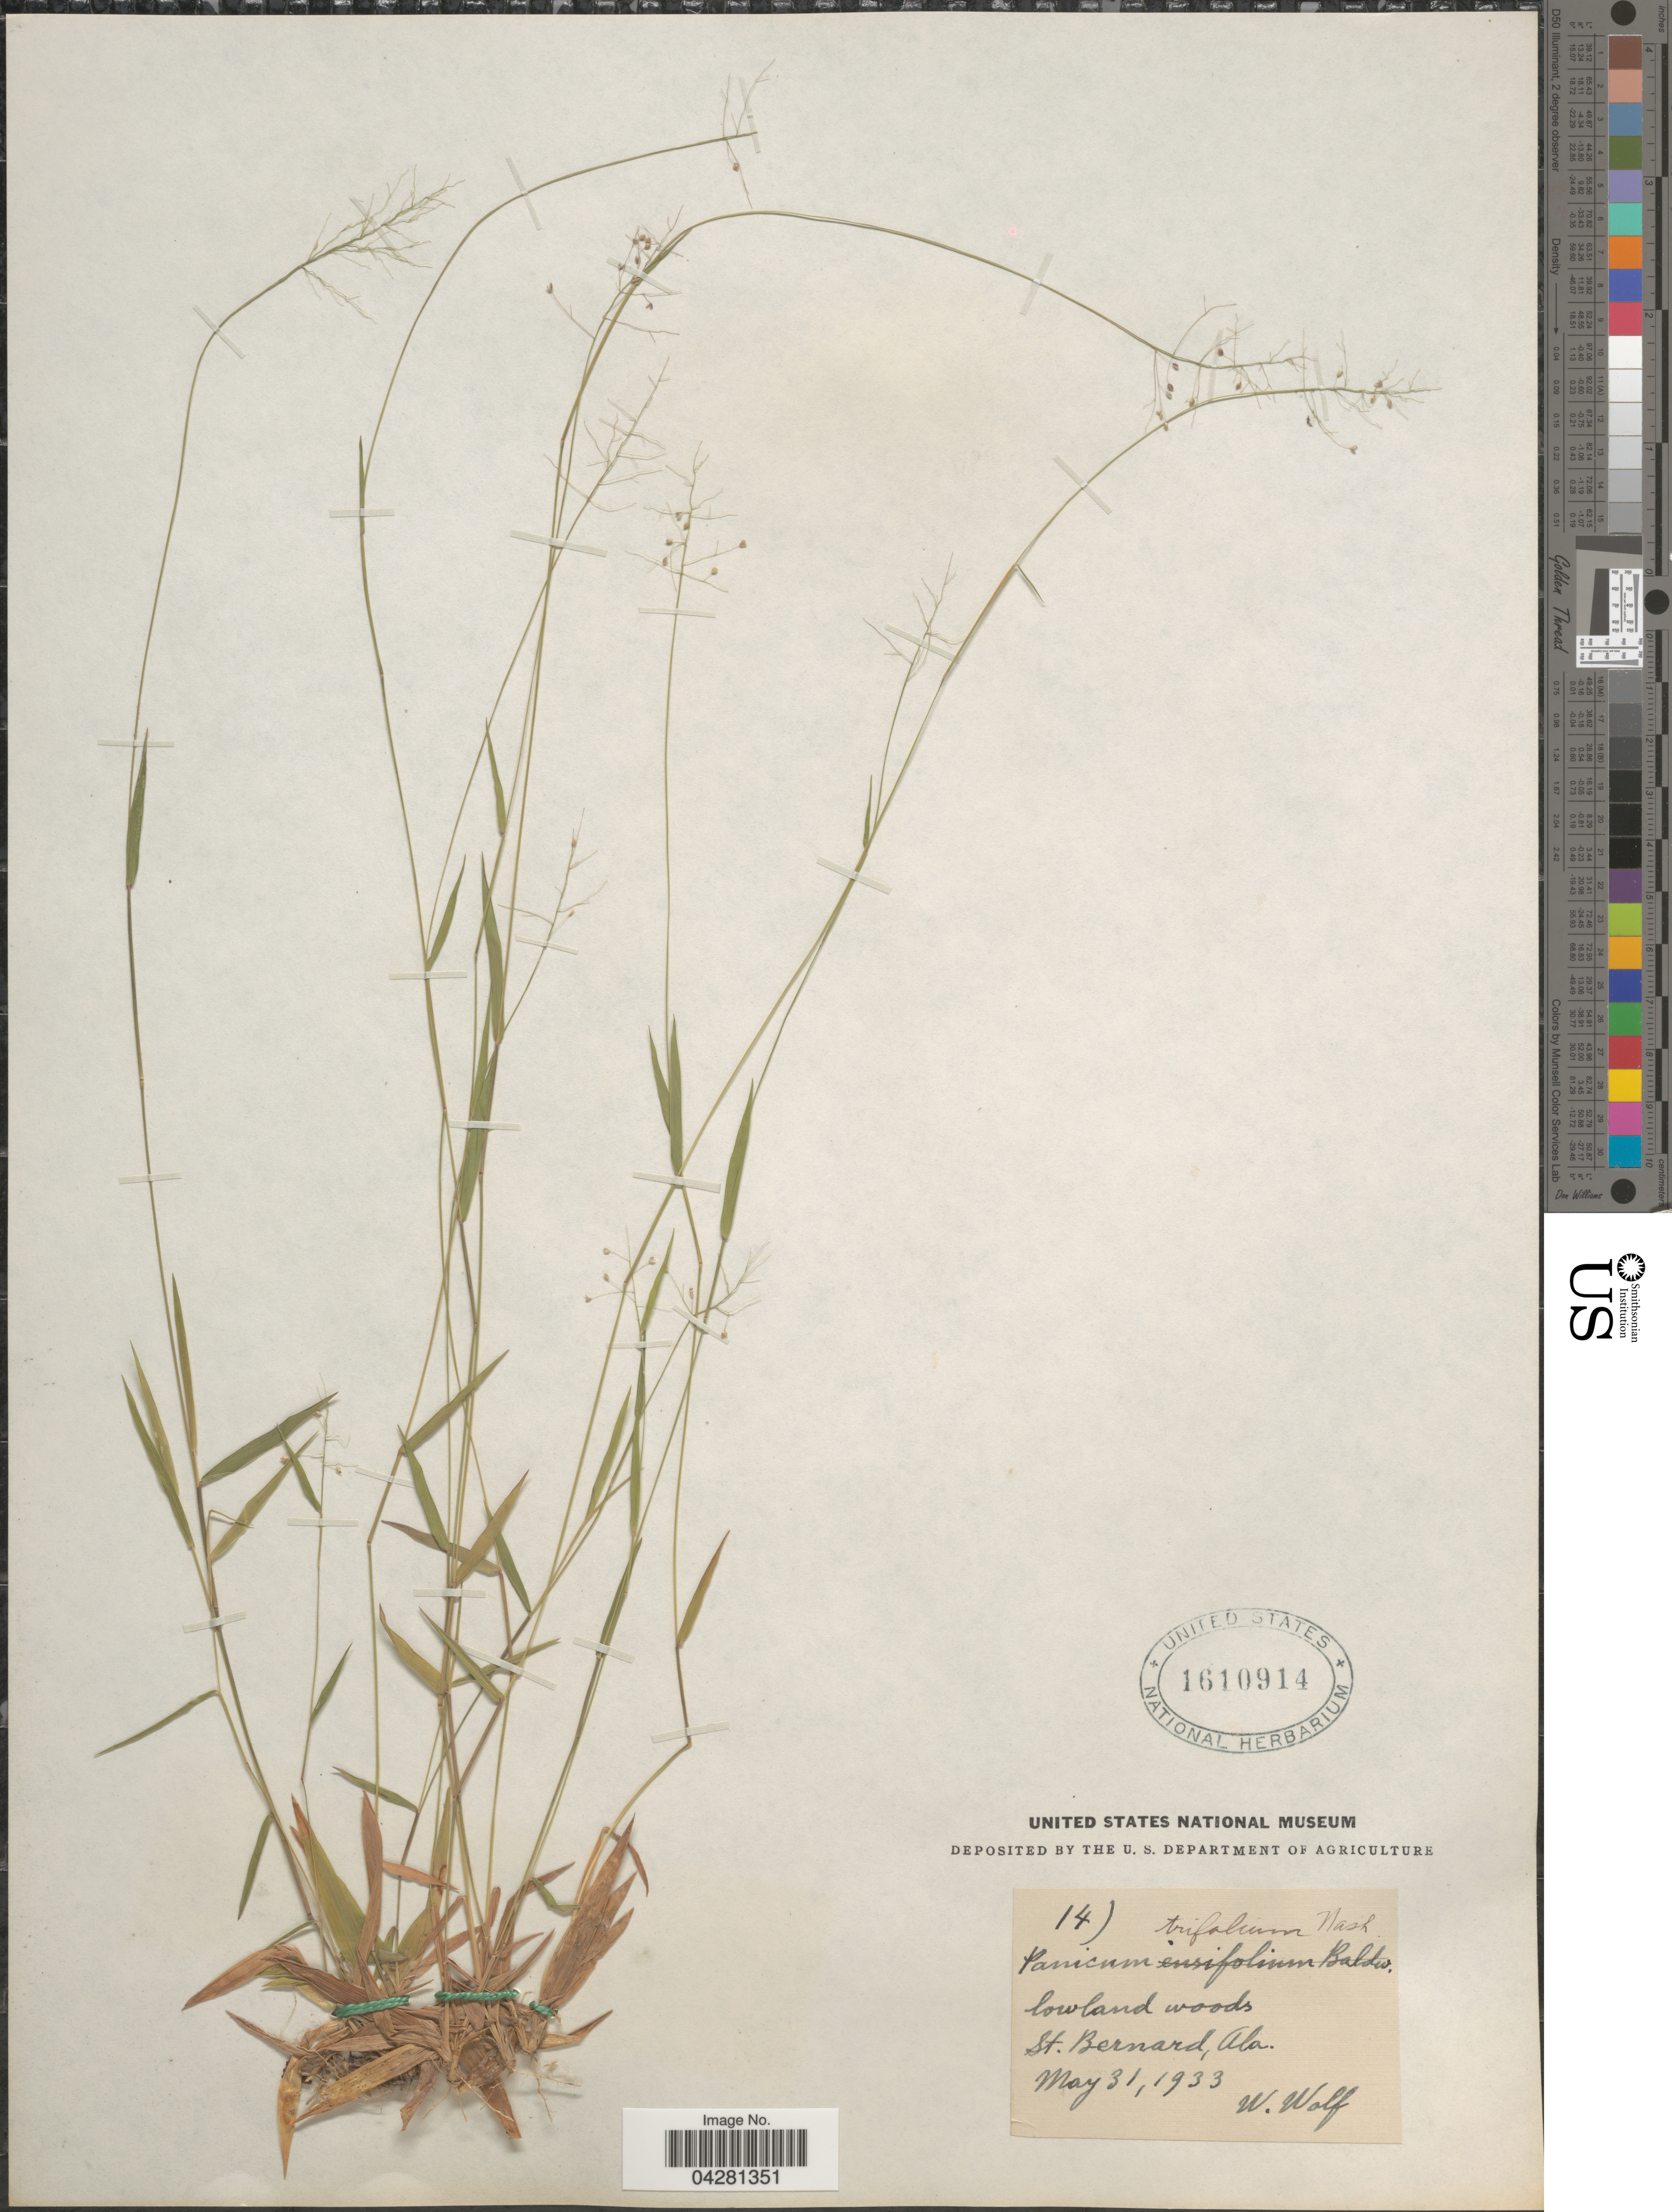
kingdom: Plantae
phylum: Tracheophyta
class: Liliopsida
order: Poales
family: Poaceae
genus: Dichanthelium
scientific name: Dichanthelium dichotomum var. unciphyllum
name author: (Trin.) Davidse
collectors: W. Wolf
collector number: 14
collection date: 1933-05-31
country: United States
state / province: Alabama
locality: St. Bernard.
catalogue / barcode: US 1610914